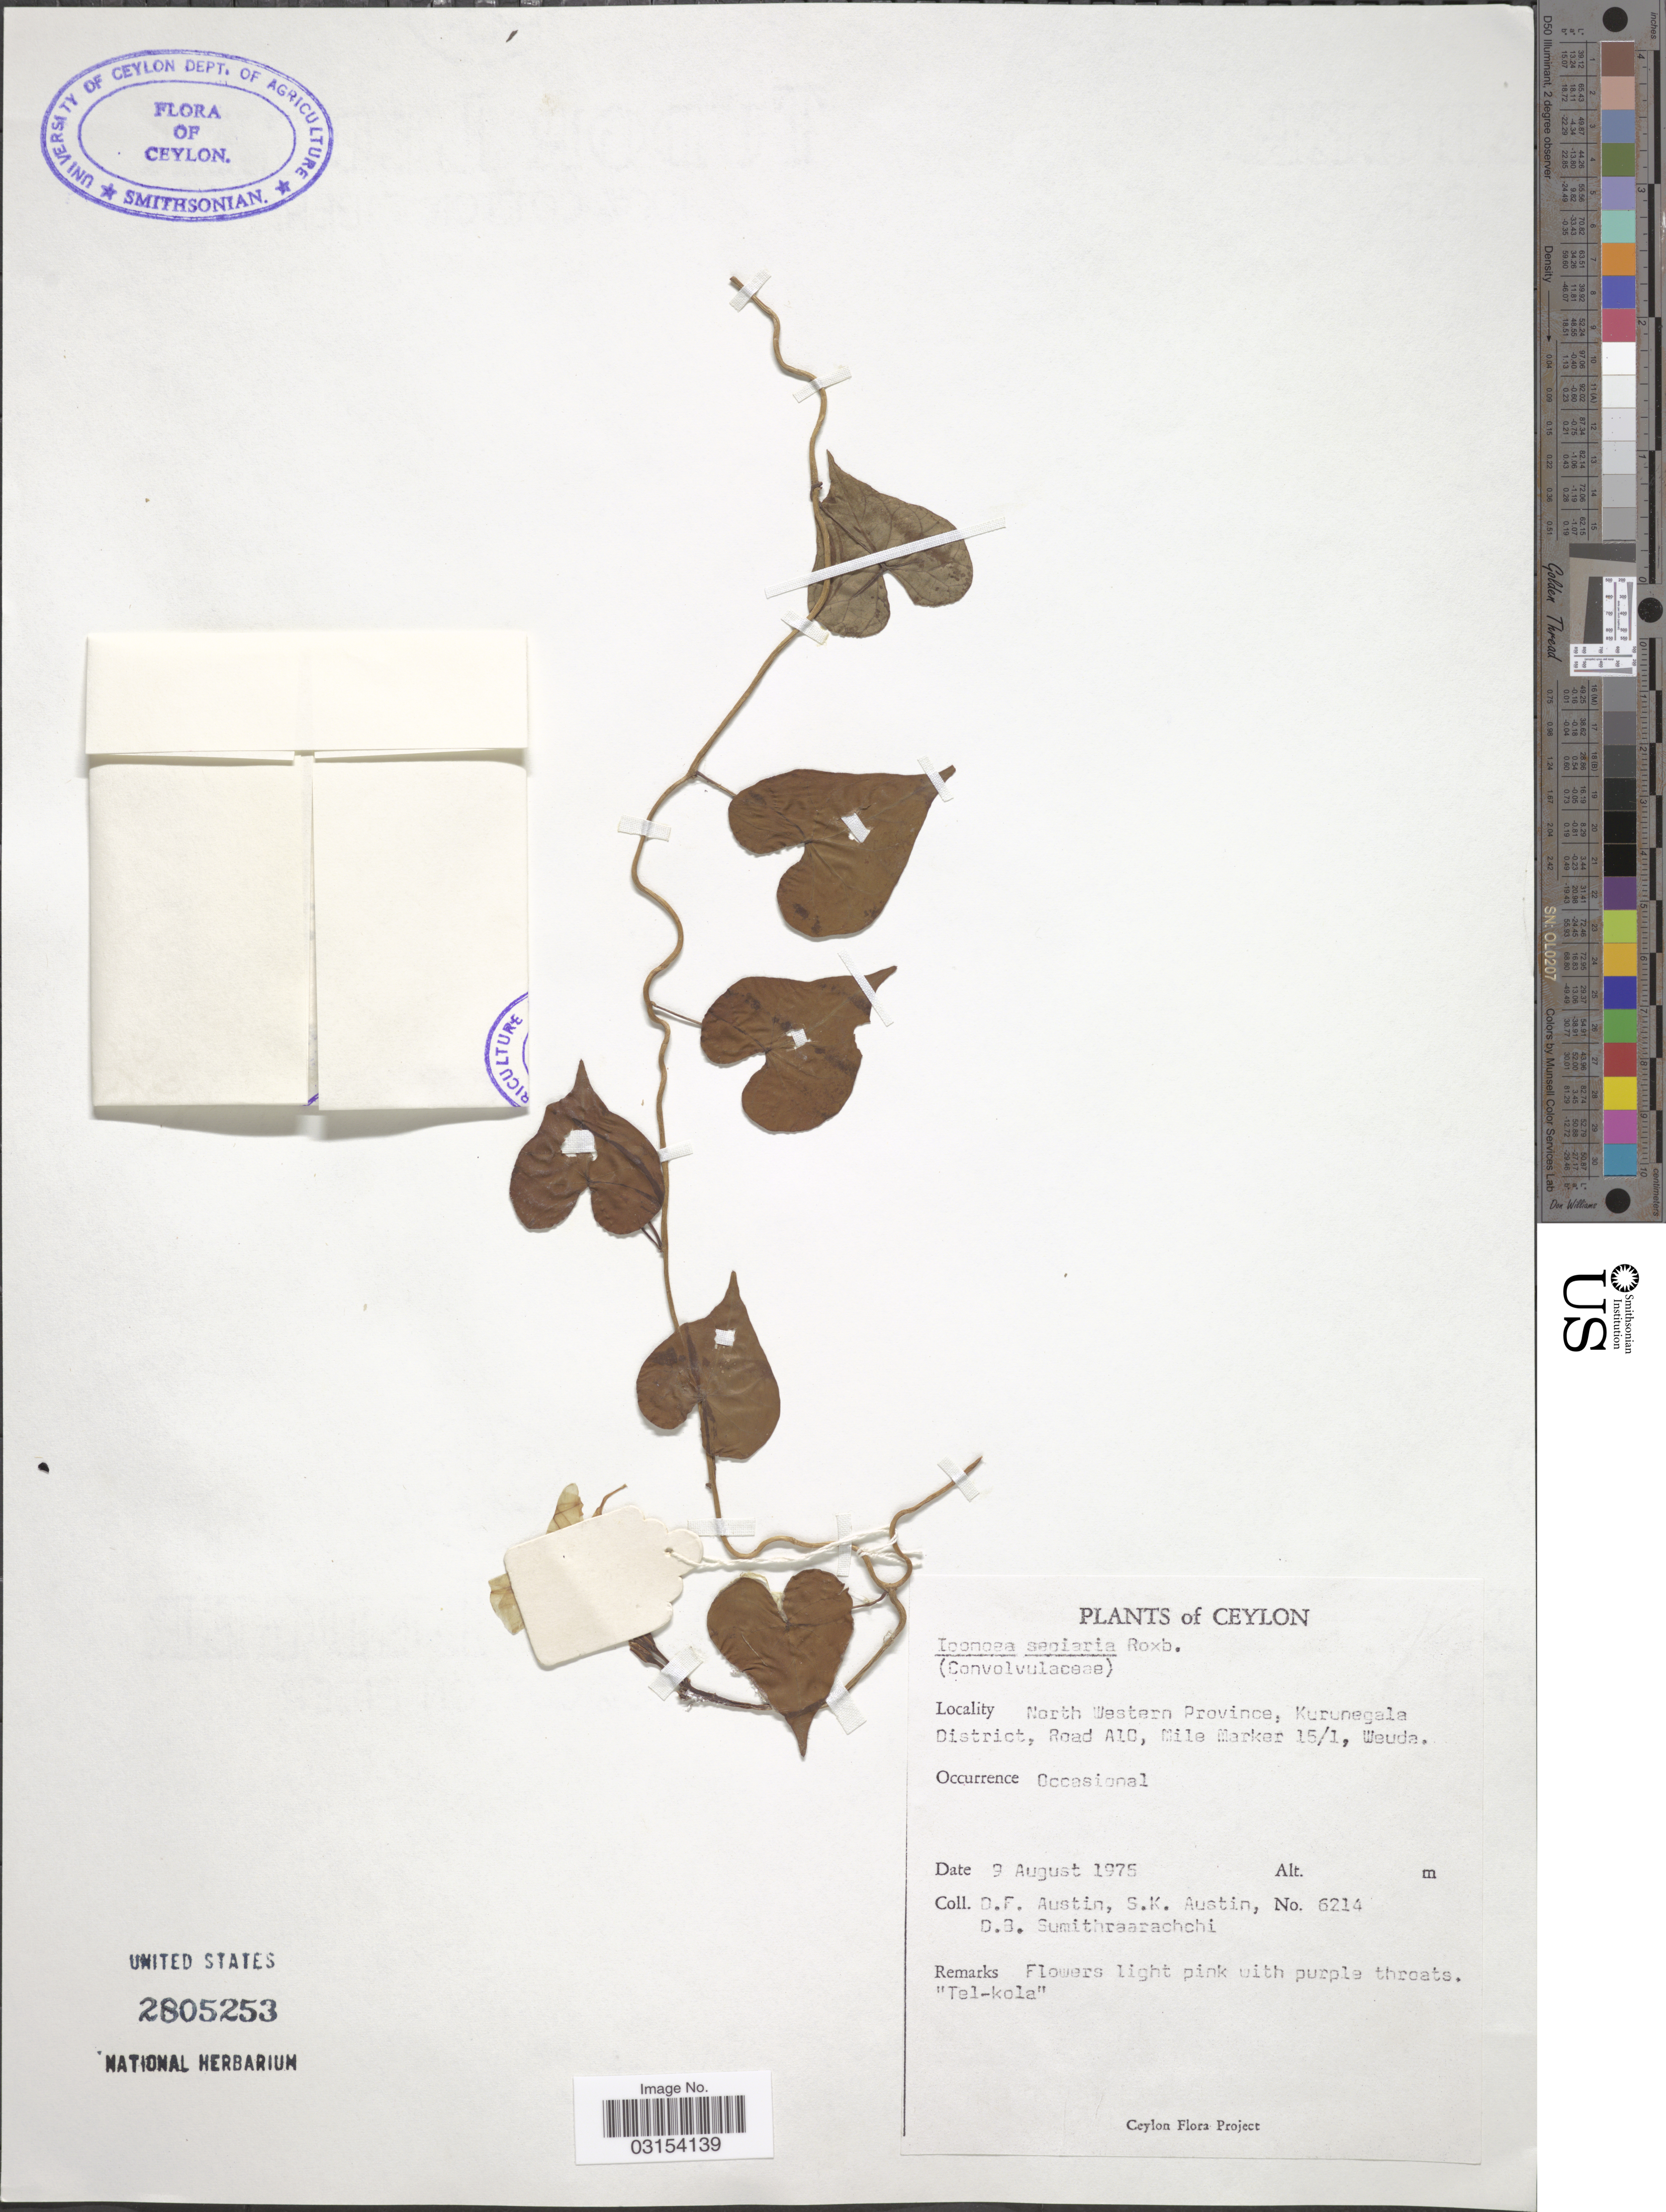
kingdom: Plantae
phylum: Tracheophyta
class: Magnoliopsida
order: Solanales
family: Convolvulaceae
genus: Ipomoea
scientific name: Ipomoea sepiaria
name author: Koenig ex Roxb.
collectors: D. Austin, S. Austin & D. B. Sumithraarachchi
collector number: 6214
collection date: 1975-08-09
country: Sri Lanka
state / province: North Western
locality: Ceylon, North Western Province, Kurunegala District, Road A10, Mile Marker 15/1, Weuda.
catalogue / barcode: US 2805253